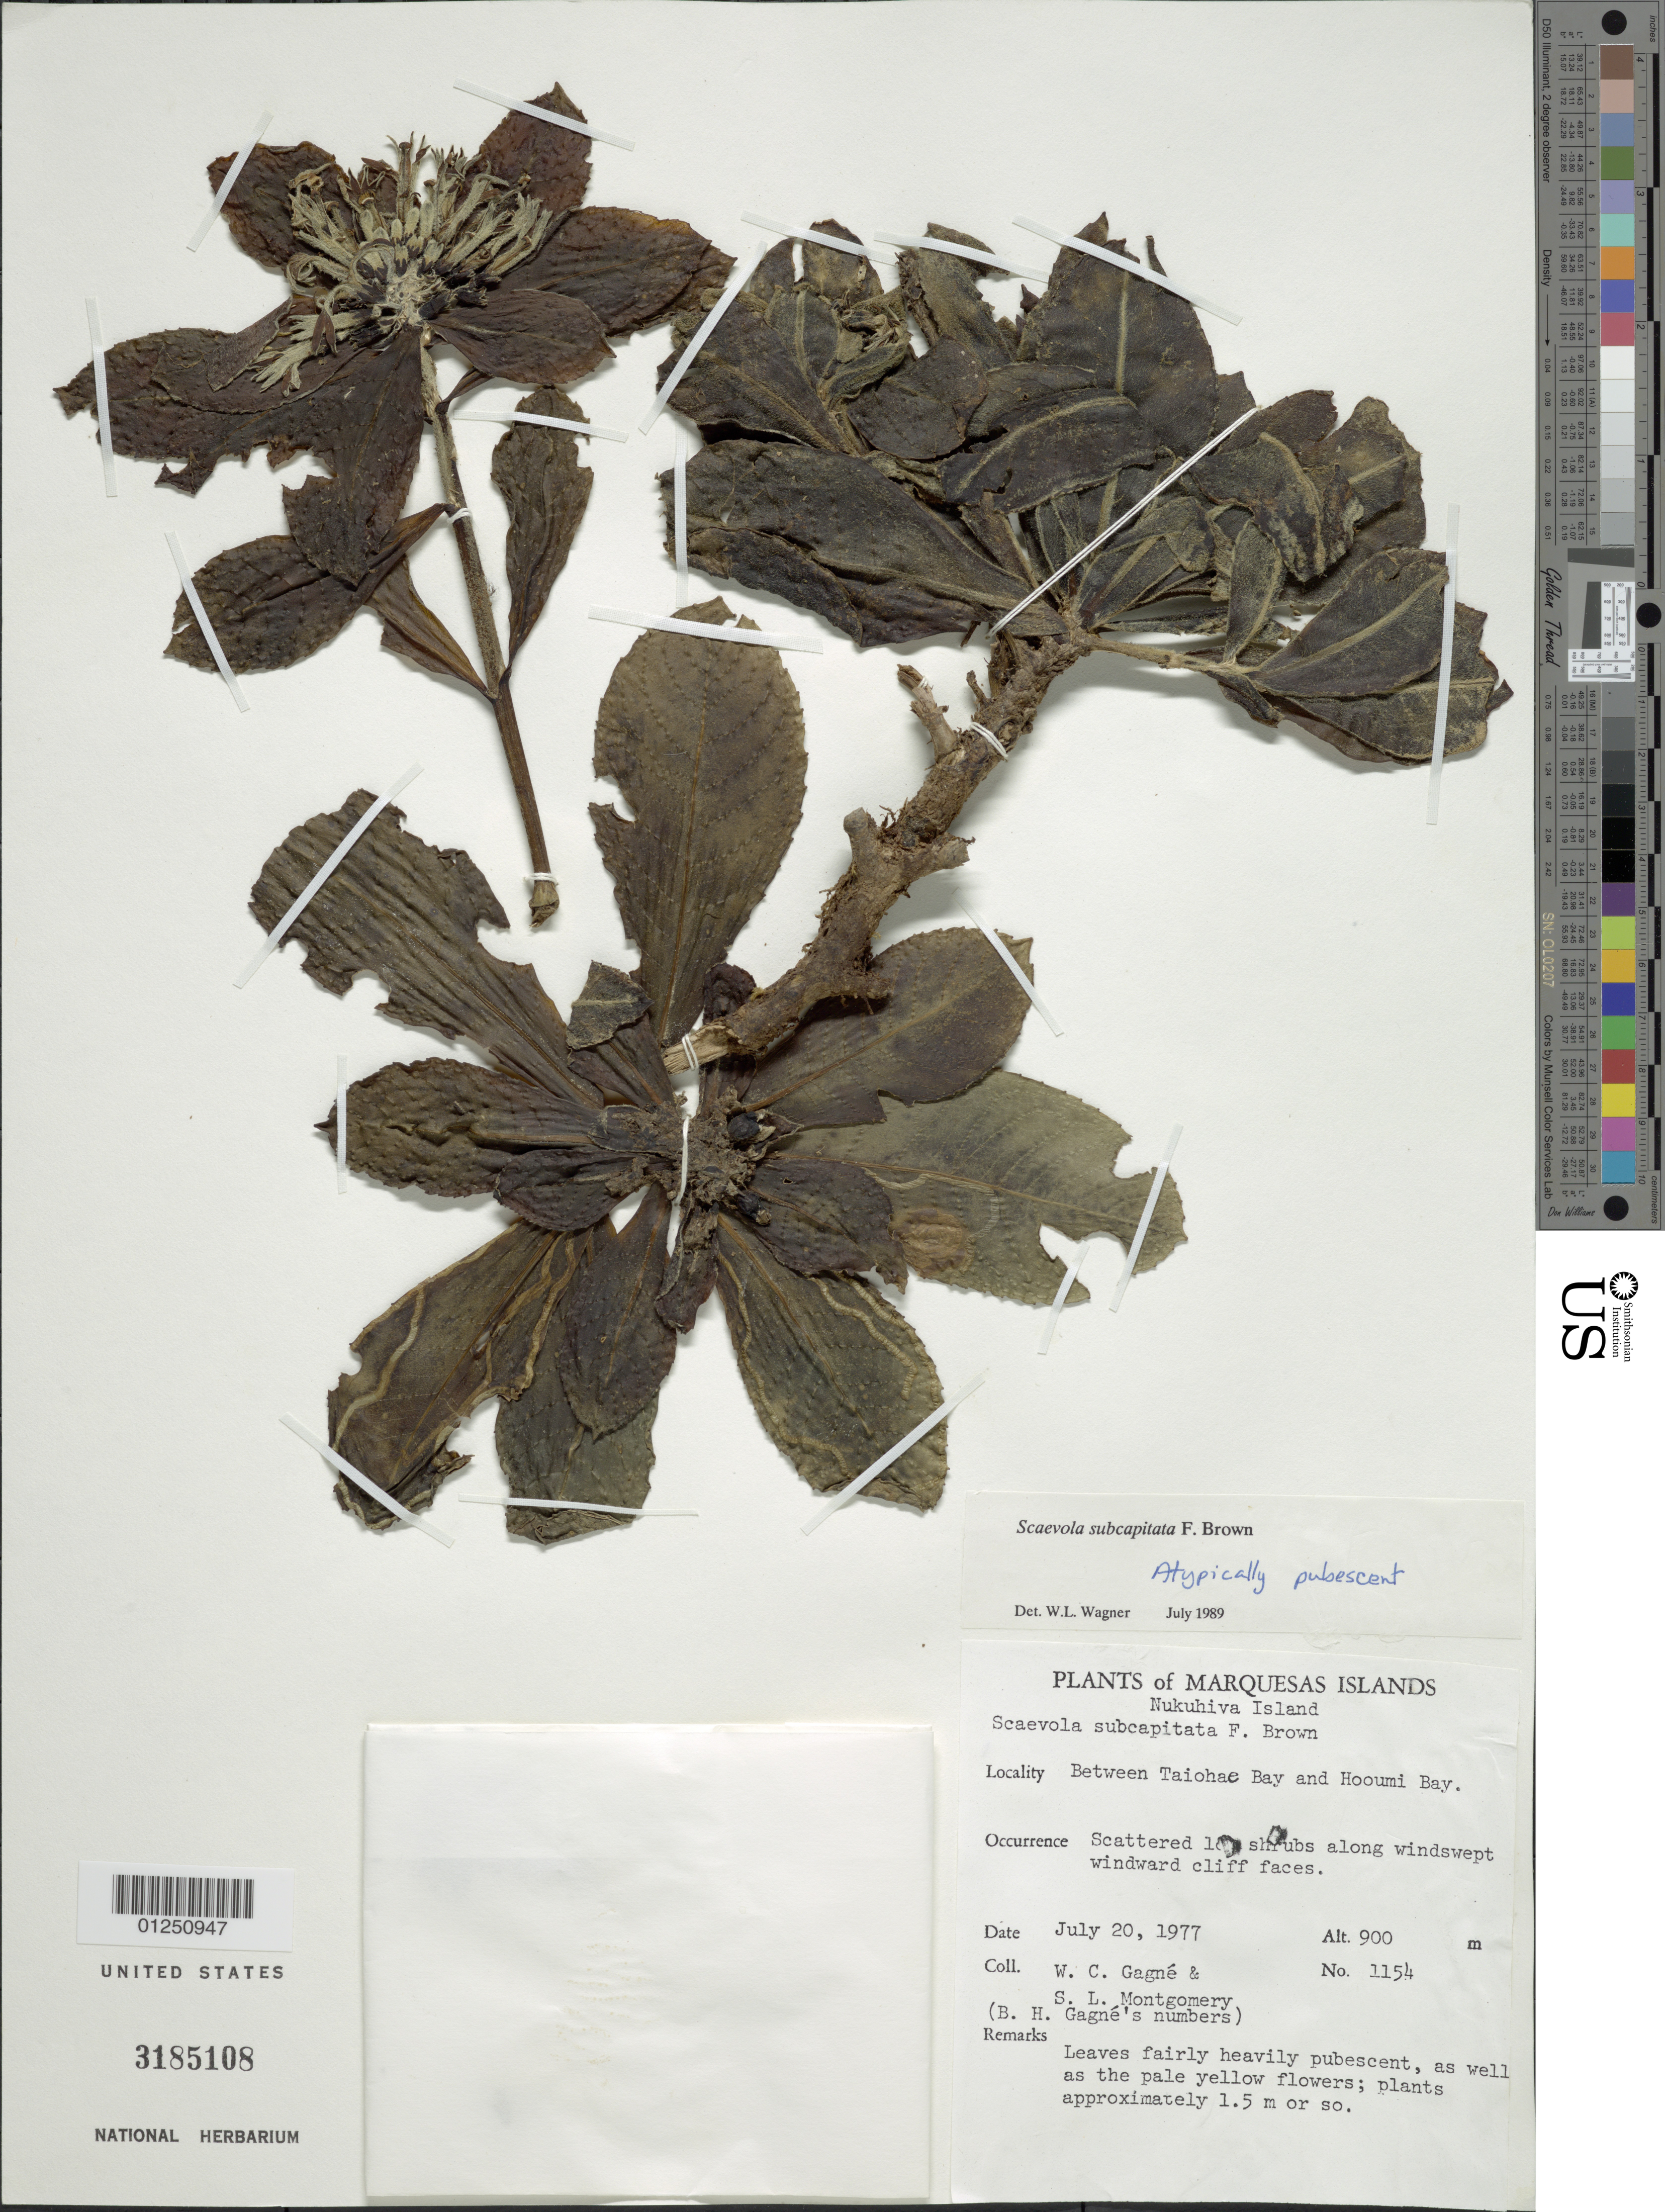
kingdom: Plantae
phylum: Tracheophyta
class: Magnoliopsida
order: Asterales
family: Goodeniaceae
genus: Scaevola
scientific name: Scaevola subcapitata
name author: F. Br.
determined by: Wagner, W. L., (BOT), Smithsonian Institution - National Museum of Natural History (UNITED STATES)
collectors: B. H. Gagné & S. Montgomery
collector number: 1154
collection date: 1977-07-20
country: French Polynesia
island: Nuku Hiva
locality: between Taiohae Bay and Hooumi Bay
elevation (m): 900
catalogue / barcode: US 3185108